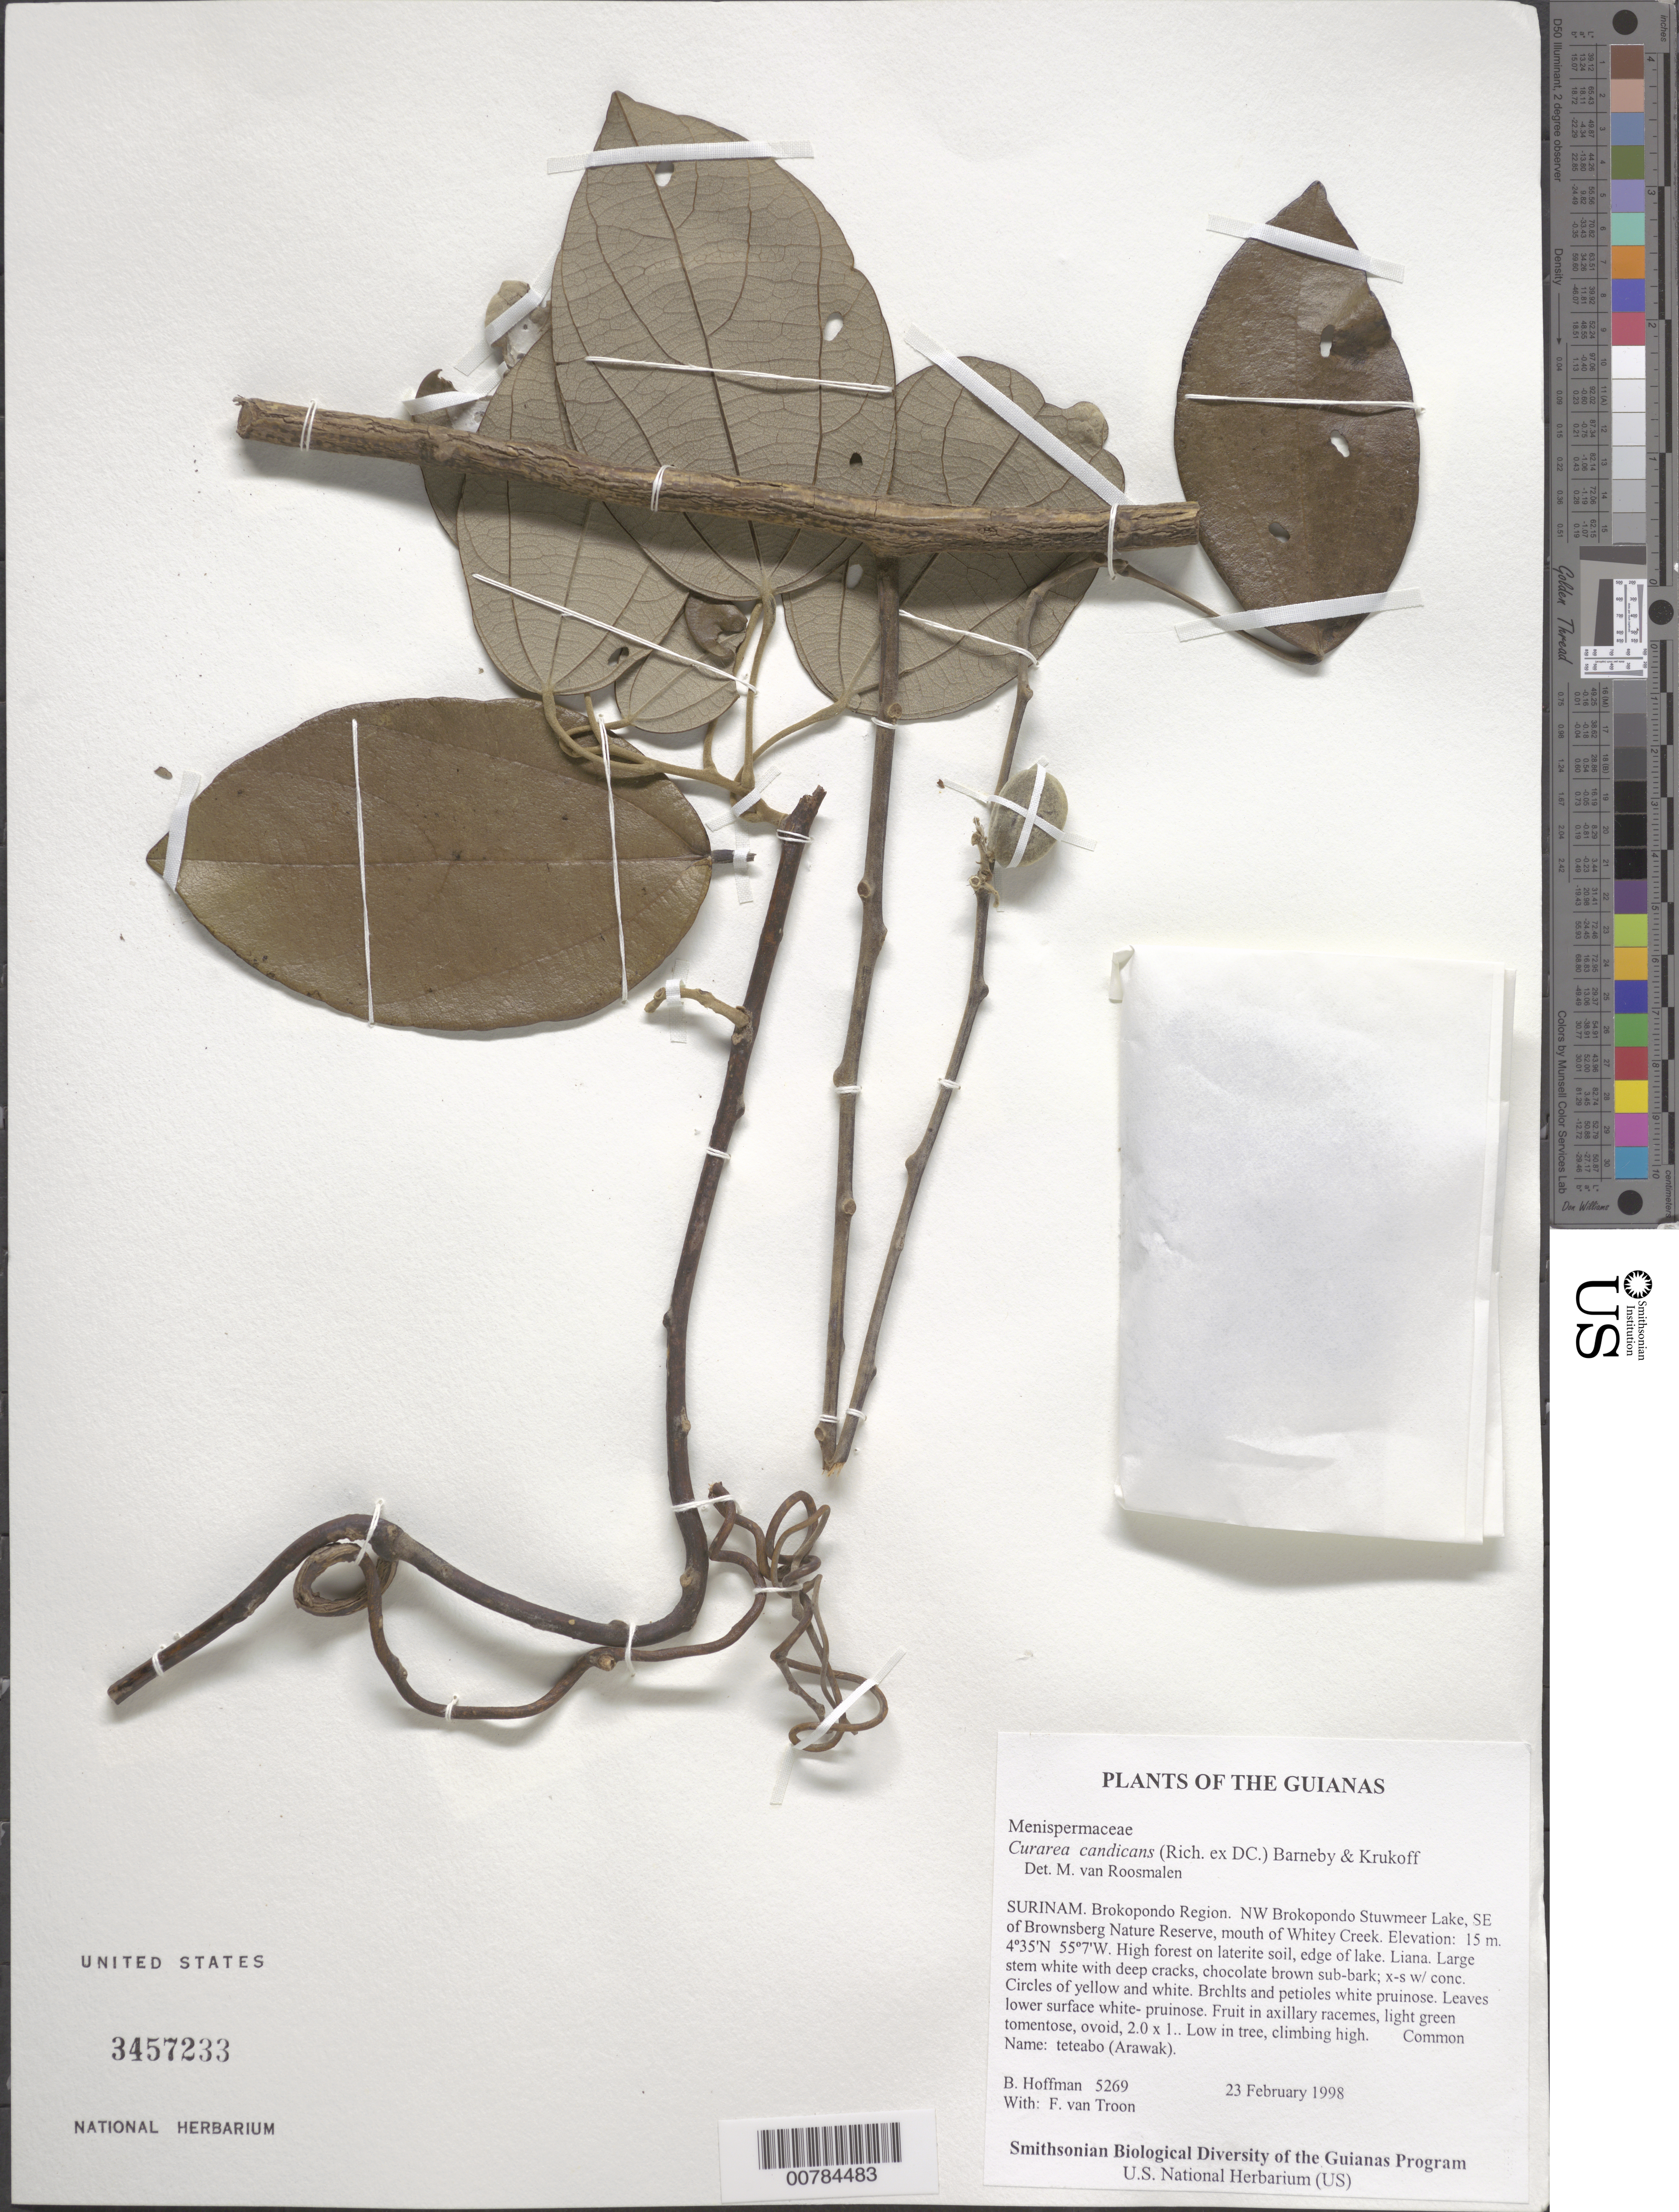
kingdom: Plantae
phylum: Tracheophyta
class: Magnoliopsida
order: Ranunculales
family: Menispermaceae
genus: Curarea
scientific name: Curarea candicans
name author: (Rich. ex DC.) Barneby & Krukoff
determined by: Roosmalen, M. van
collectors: B. Hoffman & F. Troon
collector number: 5269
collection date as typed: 23 February 1998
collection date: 1998-02-23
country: Suriname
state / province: Brokopondo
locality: NW Brokopondo Stuwmeer Lake, SE of Brownsberg Nature Reserve, mouth of Whitey Creek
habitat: High forest on laterite soil, edge of lake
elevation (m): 15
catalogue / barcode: US 3457233